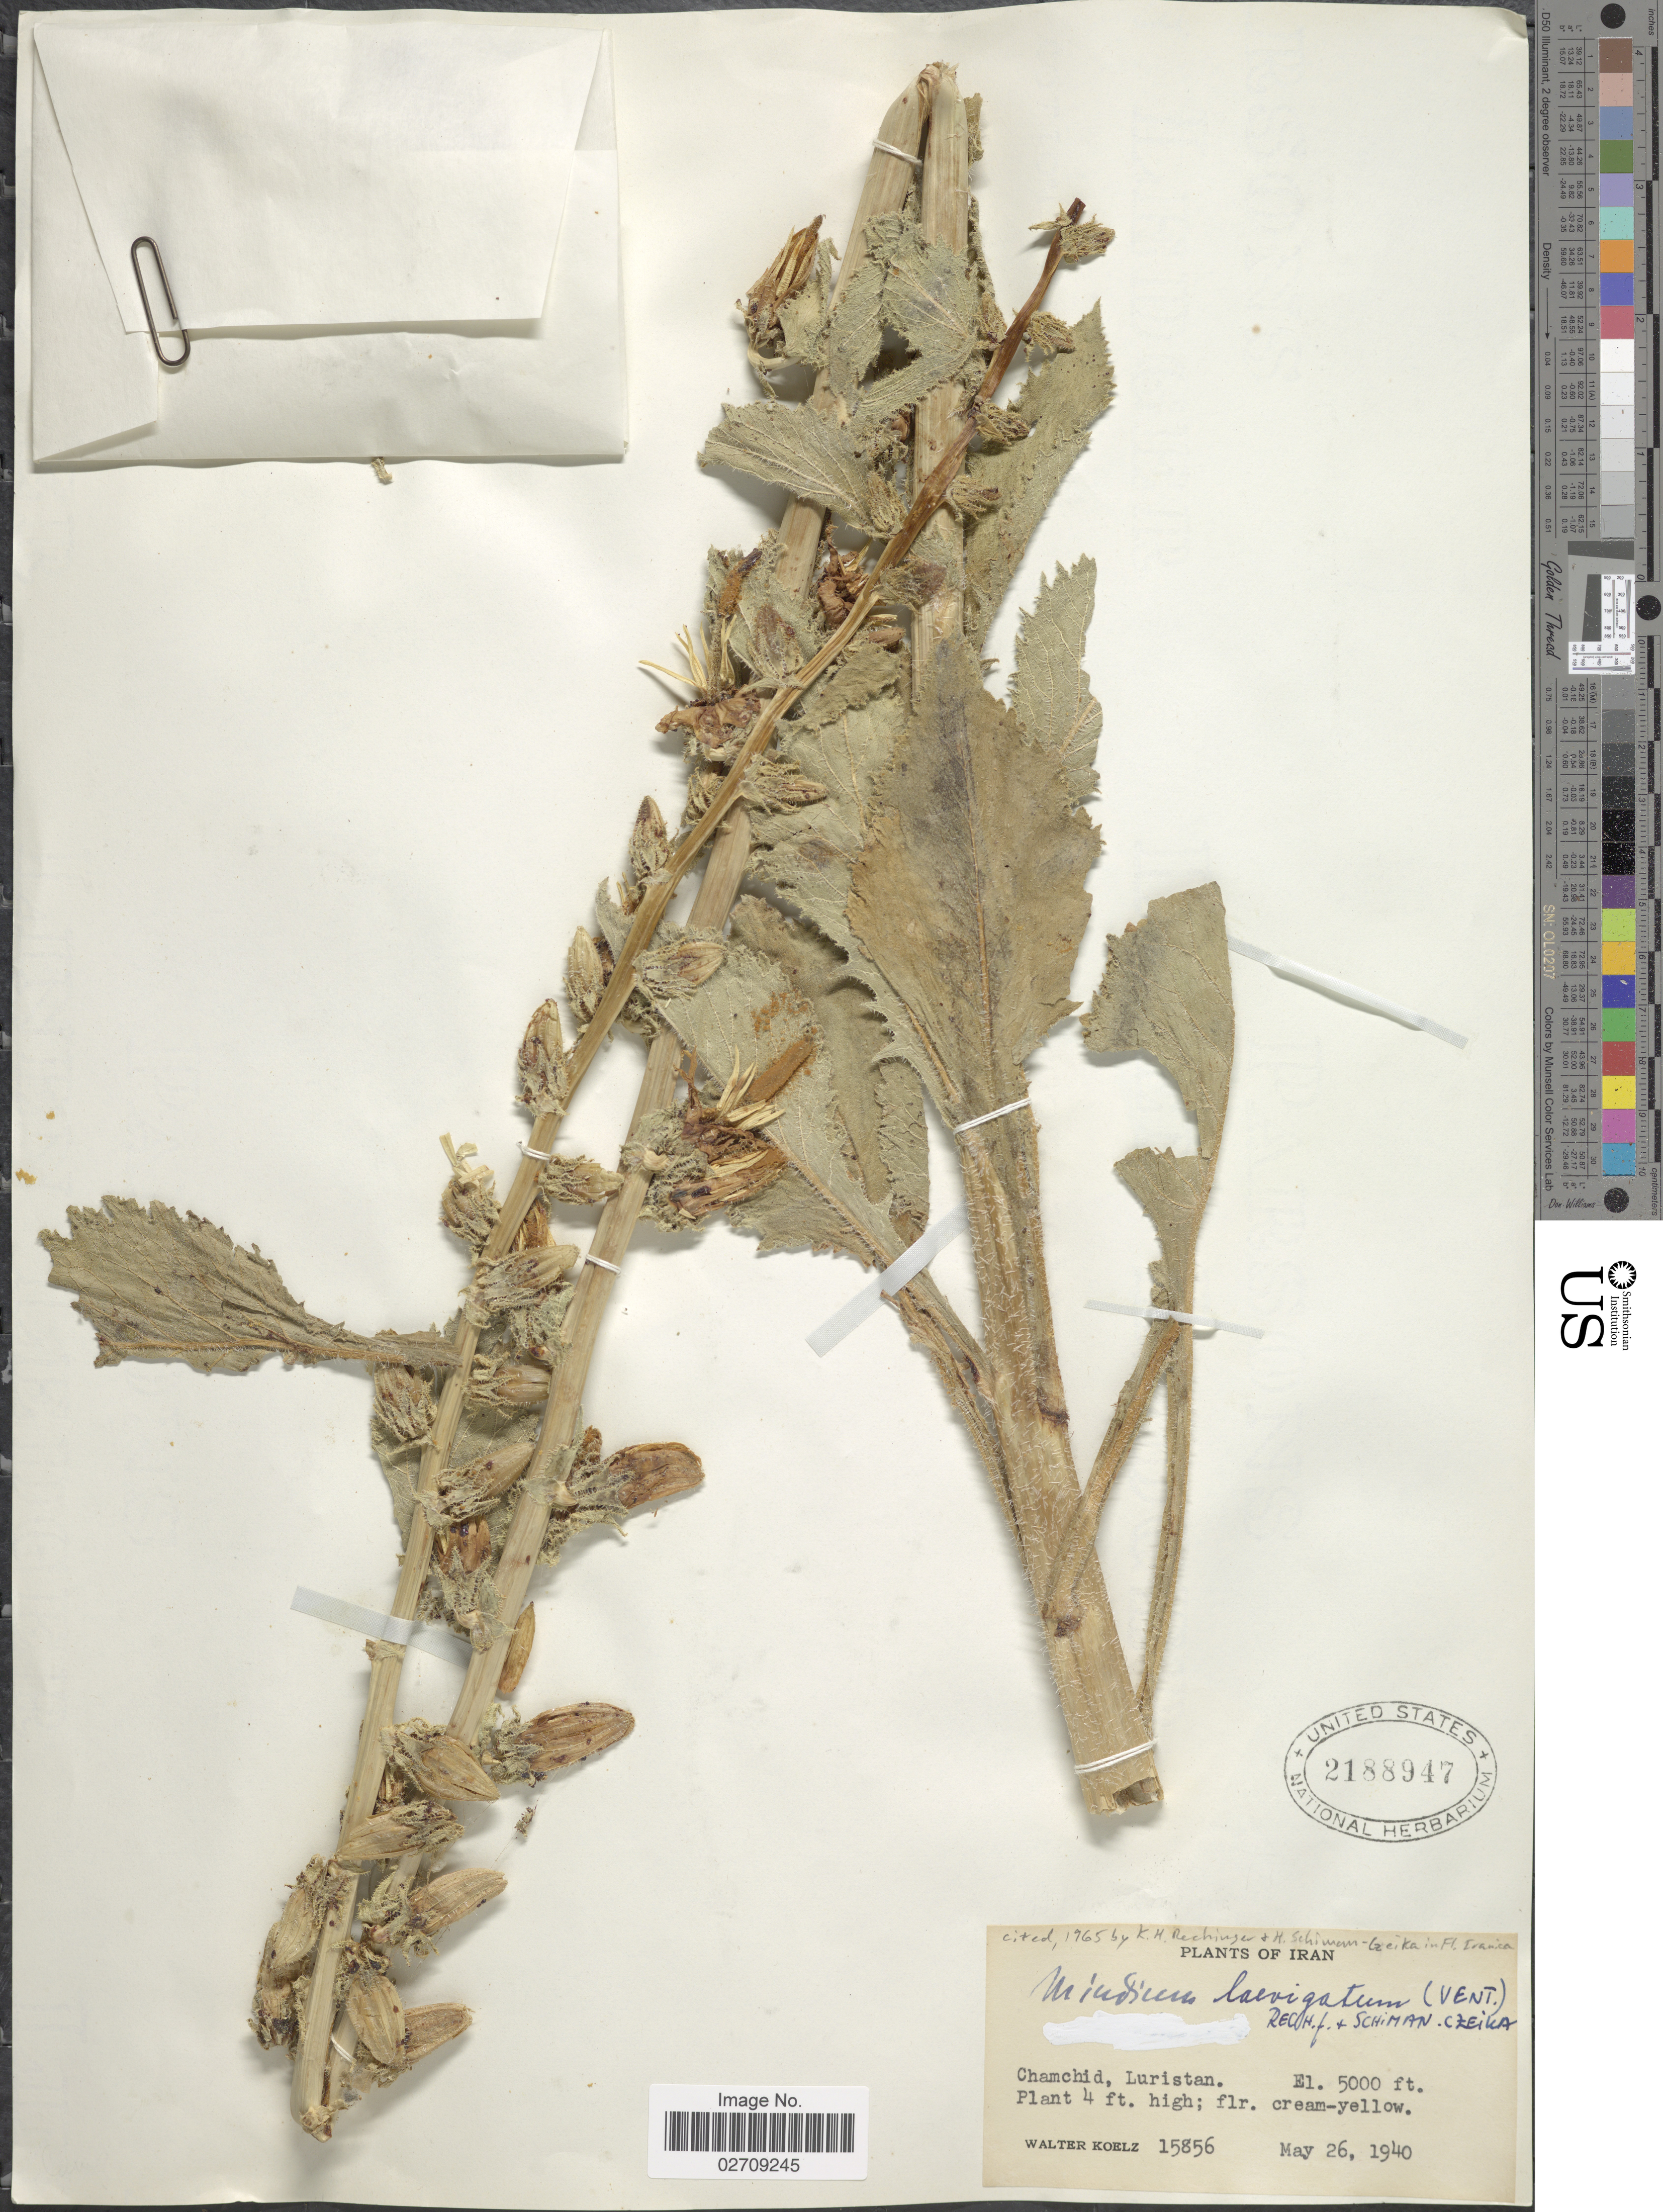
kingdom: Plantae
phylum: Tracheophyta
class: Magnoliopsida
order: Asterales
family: Campanulaceae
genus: Michauxia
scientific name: Michauxia laevigata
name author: Vent.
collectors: W. N. Koelz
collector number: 15856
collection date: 1940-05-26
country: Iran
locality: Chamchid, Luristan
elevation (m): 1524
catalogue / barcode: US 2188947